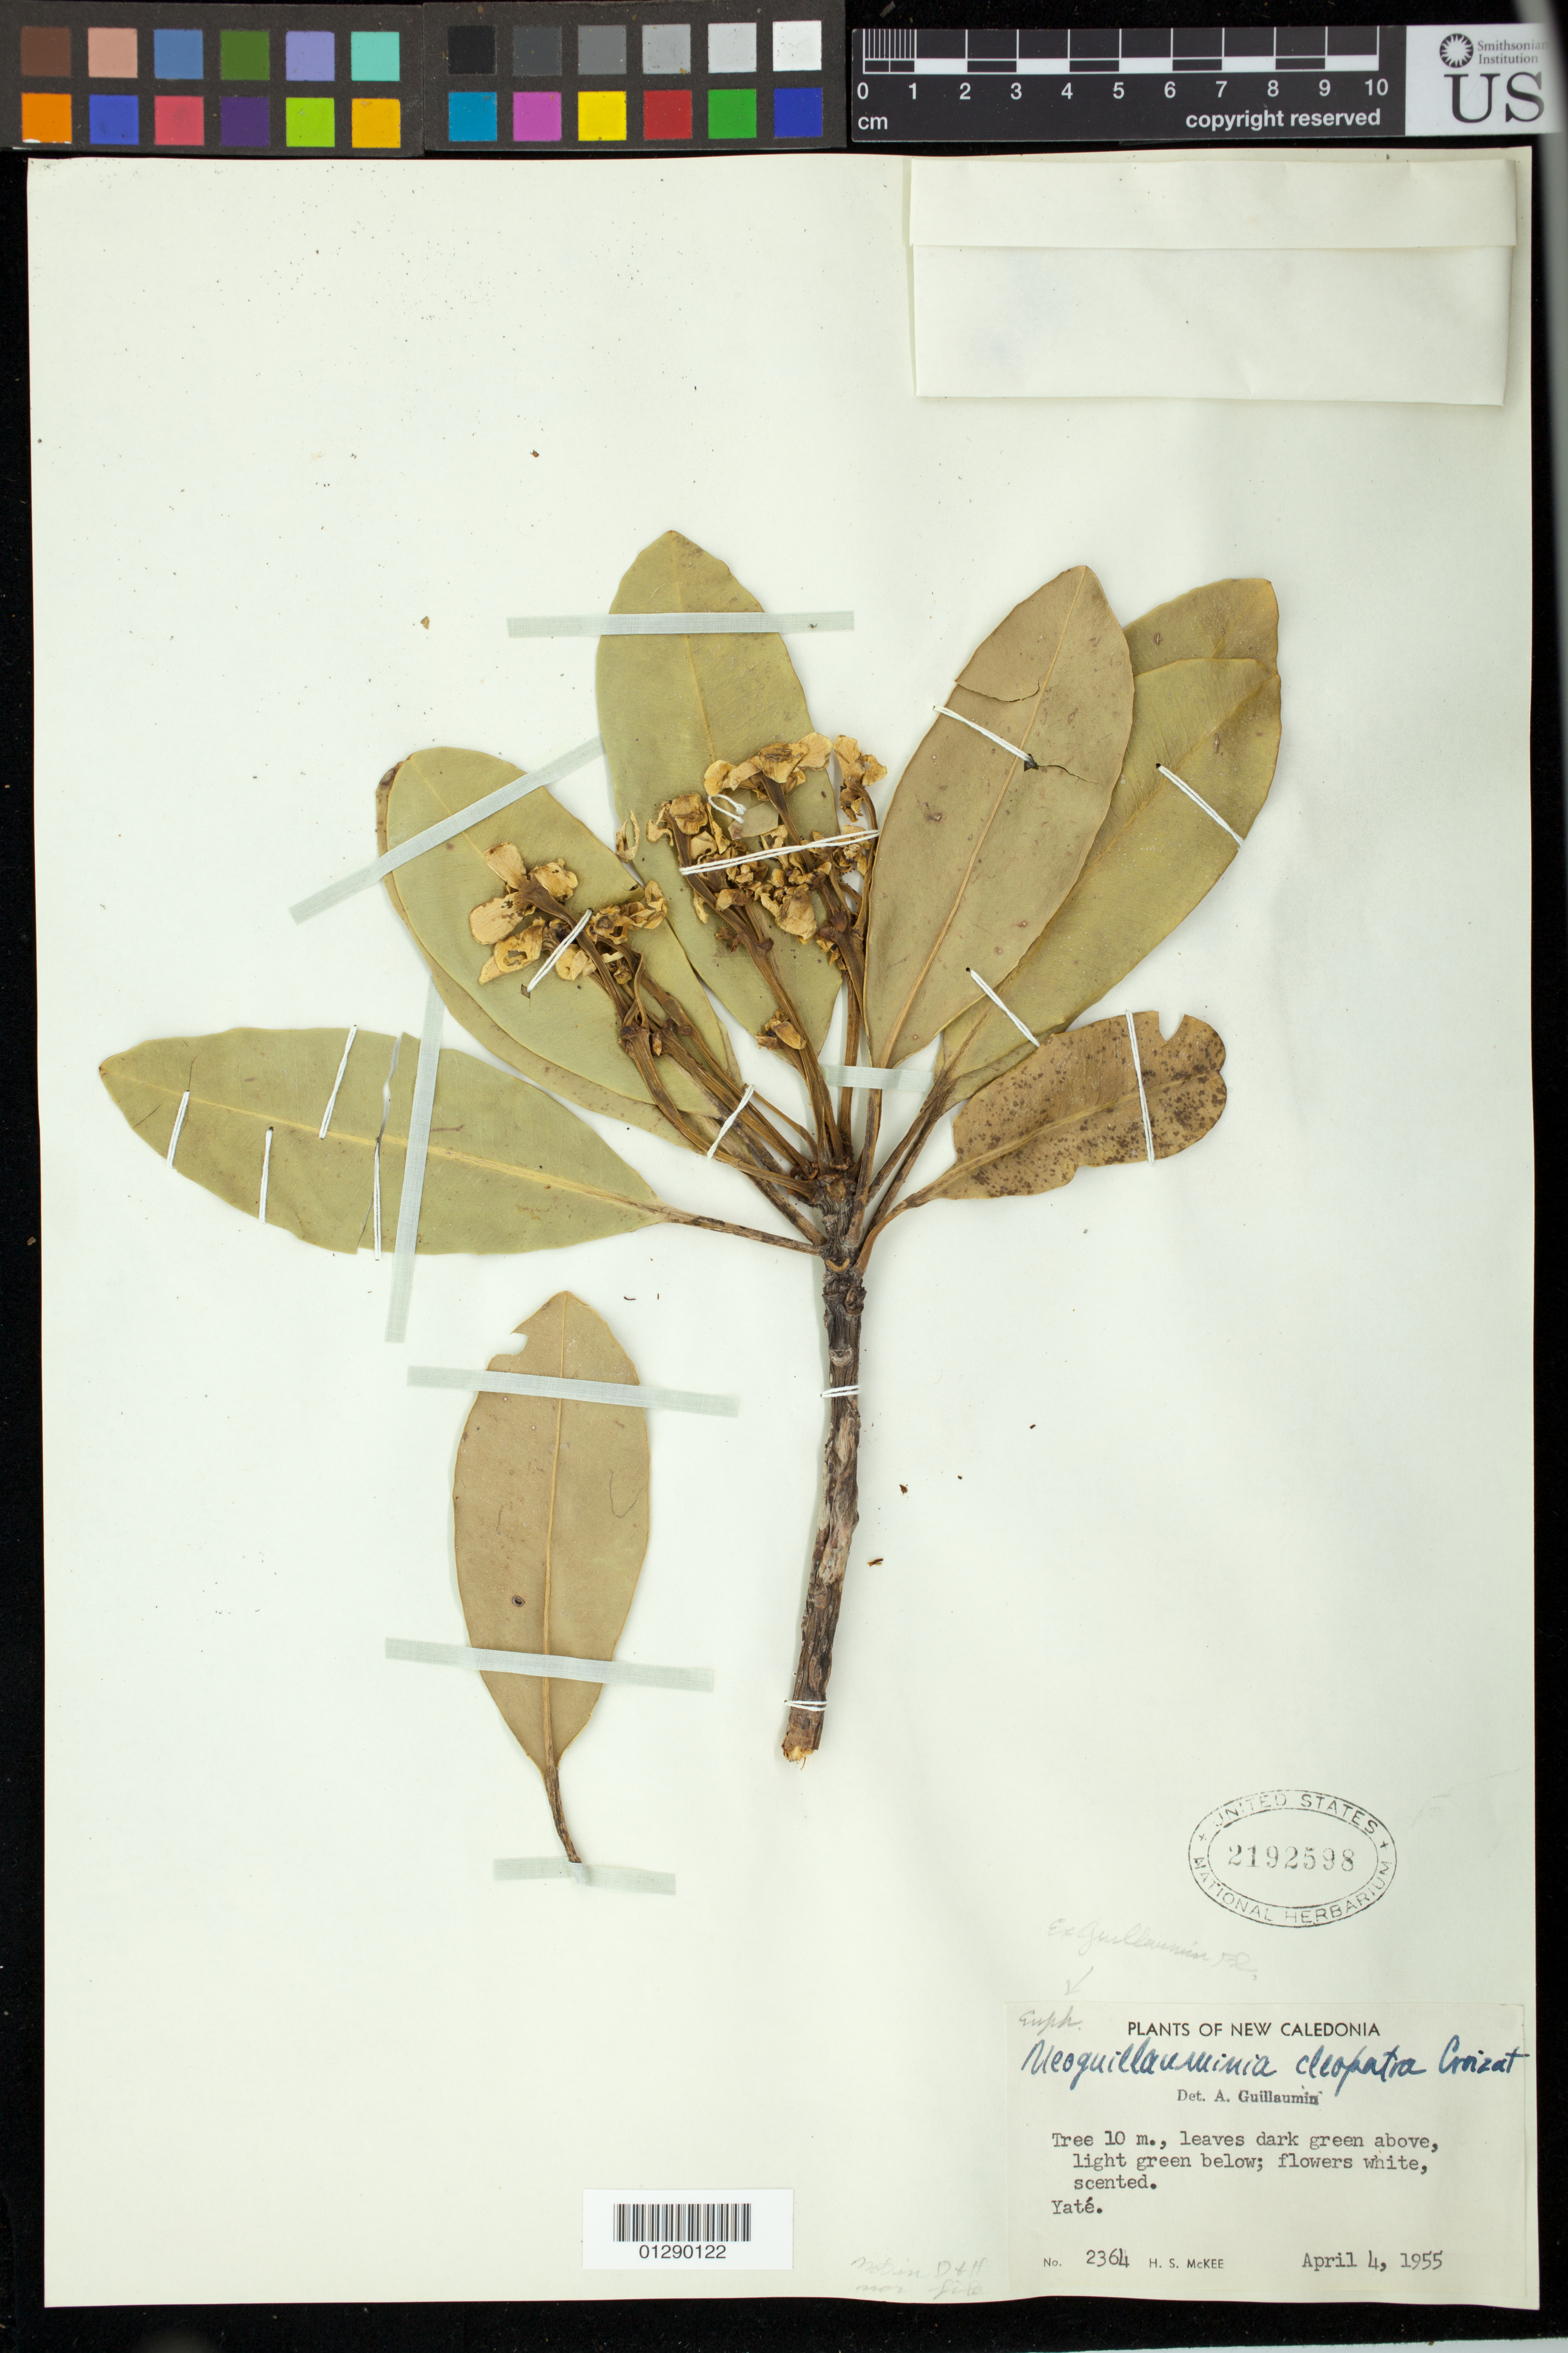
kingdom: Plantae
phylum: Tracheophyta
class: Magnoliopsida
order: Malpighiales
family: Euphorbiaceae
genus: Neoguillauminia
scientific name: Neoguillauminia cleopatra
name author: (Baill.) Croizat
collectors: H. S. McKee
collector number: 2364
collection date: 1955-04-04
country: New Caledonia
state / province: South Province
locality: Yate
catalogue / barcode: US 2192598